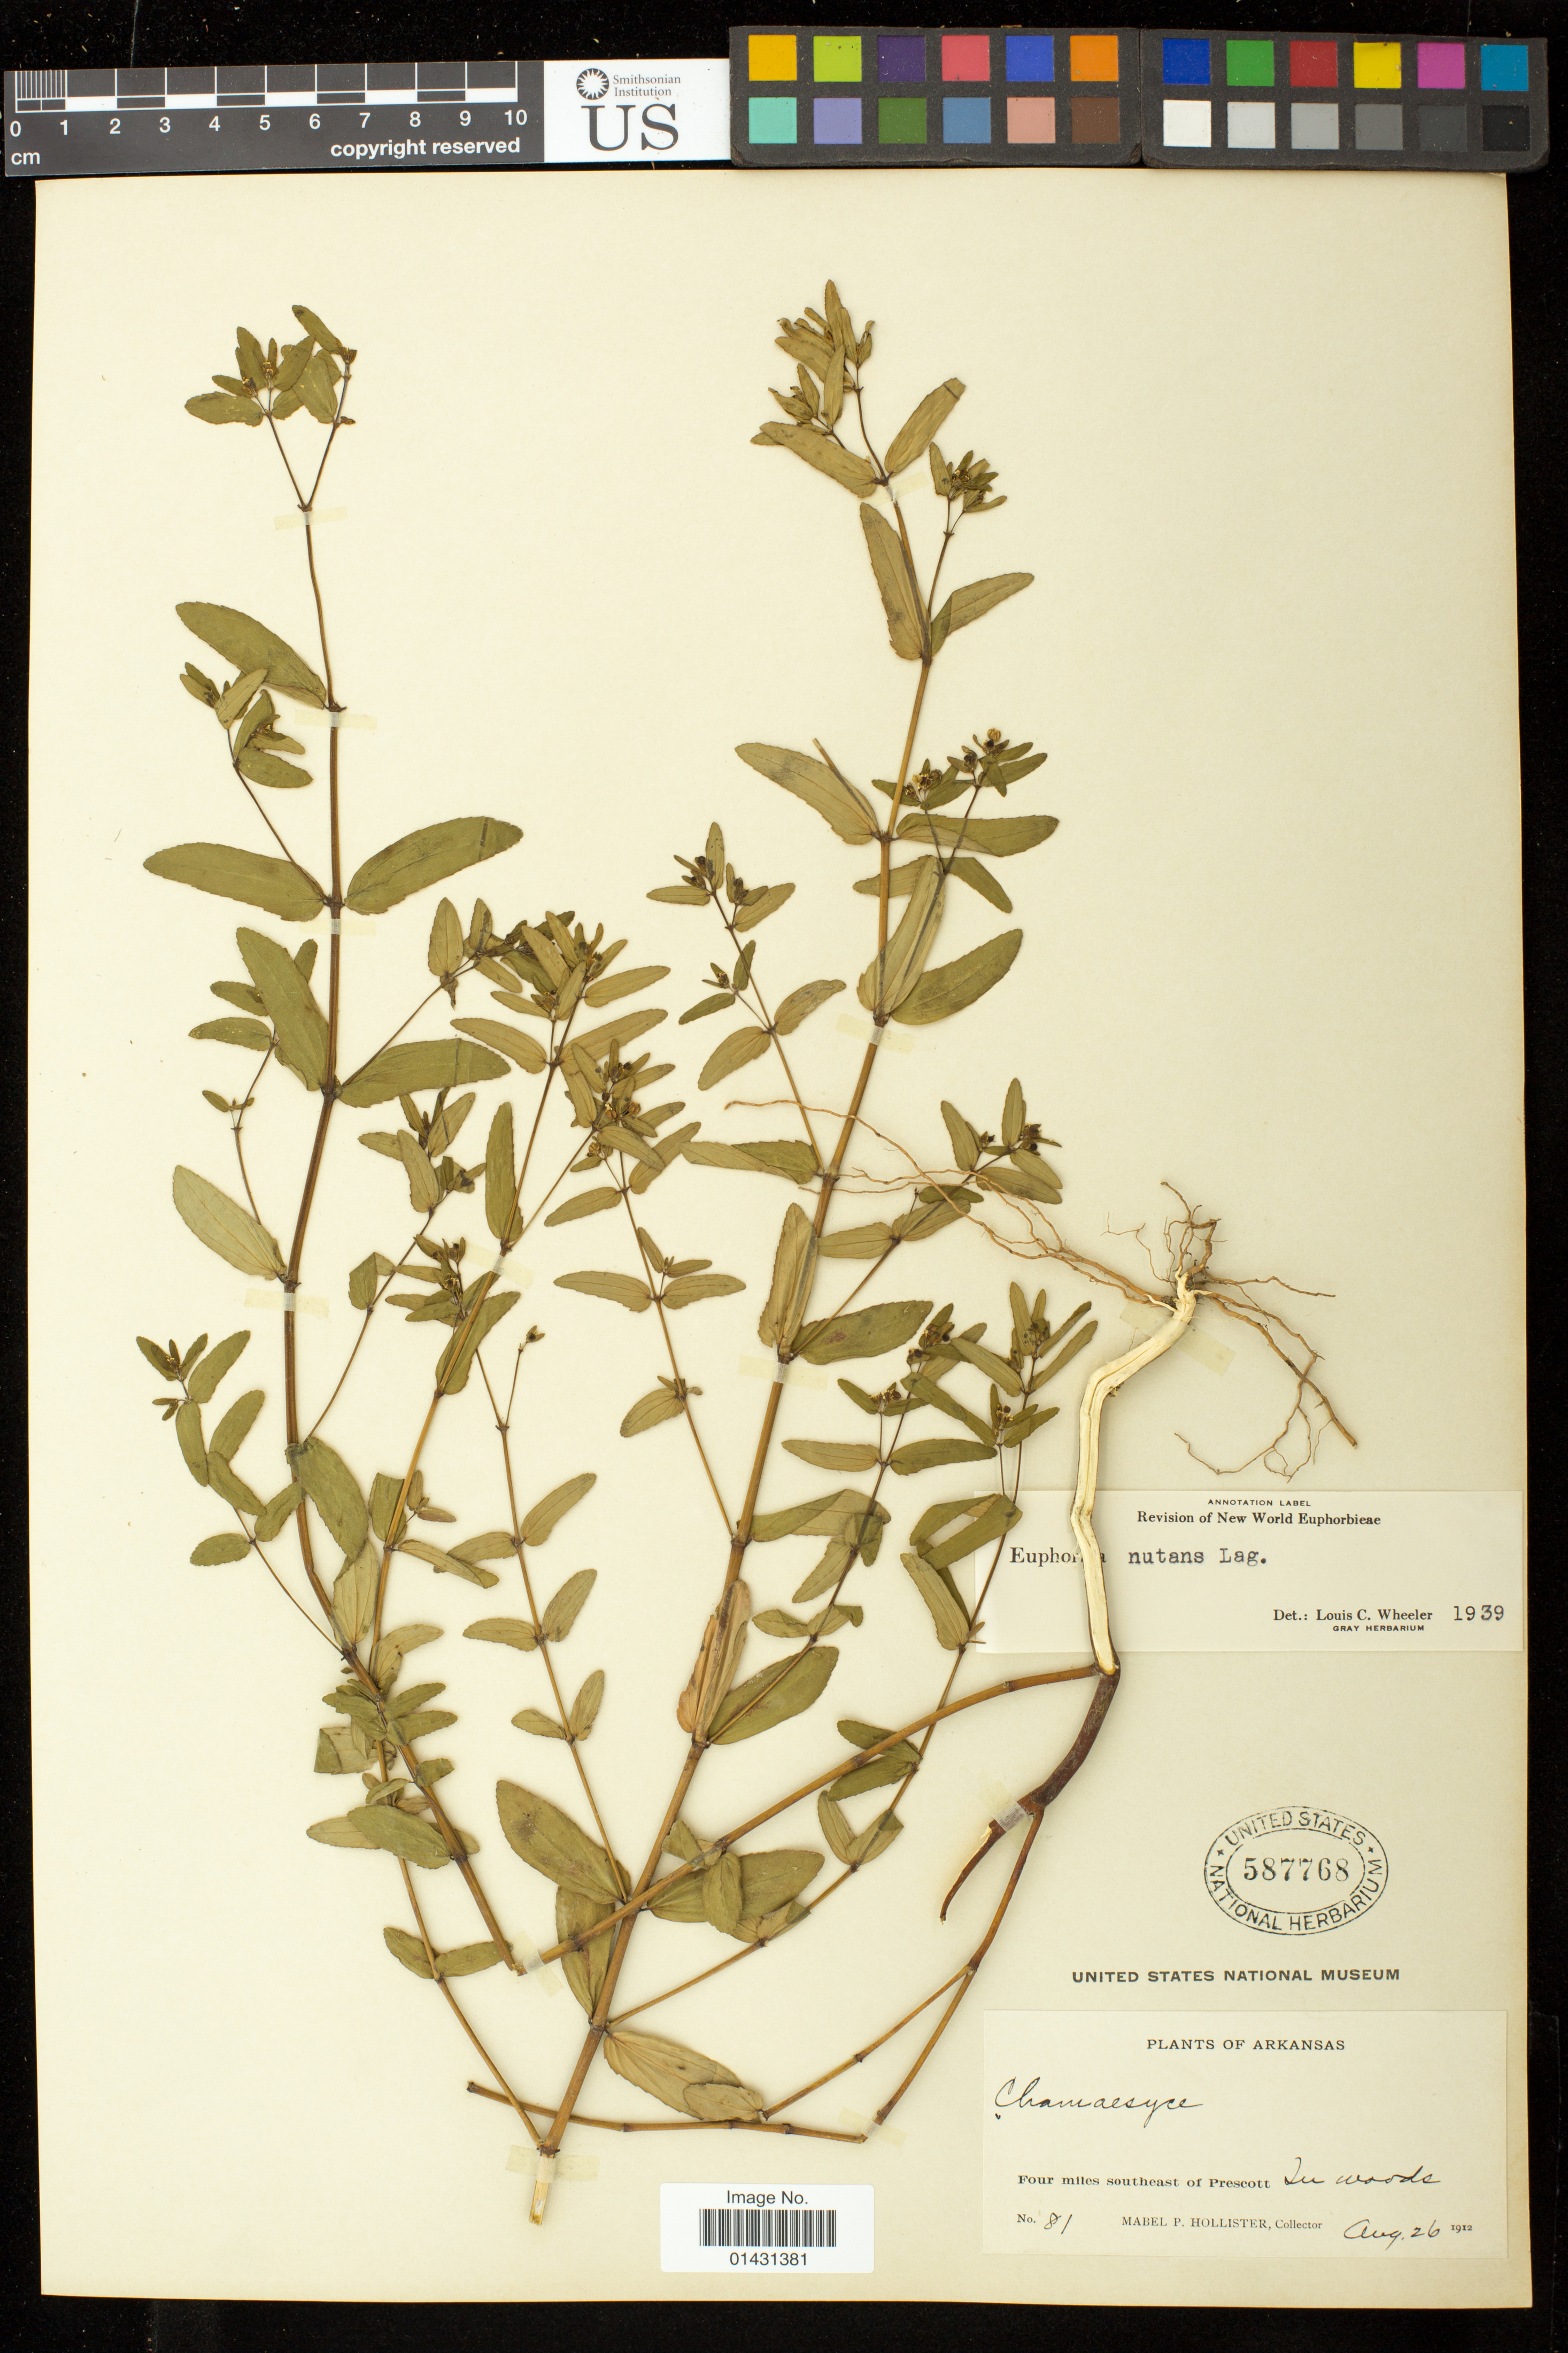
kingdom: Plantae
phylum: Tracheophyta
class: Magnoliopsida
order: Malpighiales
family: Euphorbiaceae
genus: Euphorbia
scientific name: Euphorbia maculata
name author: L.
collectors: M. Hollister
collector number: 81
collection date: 1912-08-26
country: United States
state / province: Arkansas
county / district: Nevada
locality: Four miles southeast of Prescott in woods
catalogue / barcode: US 587768